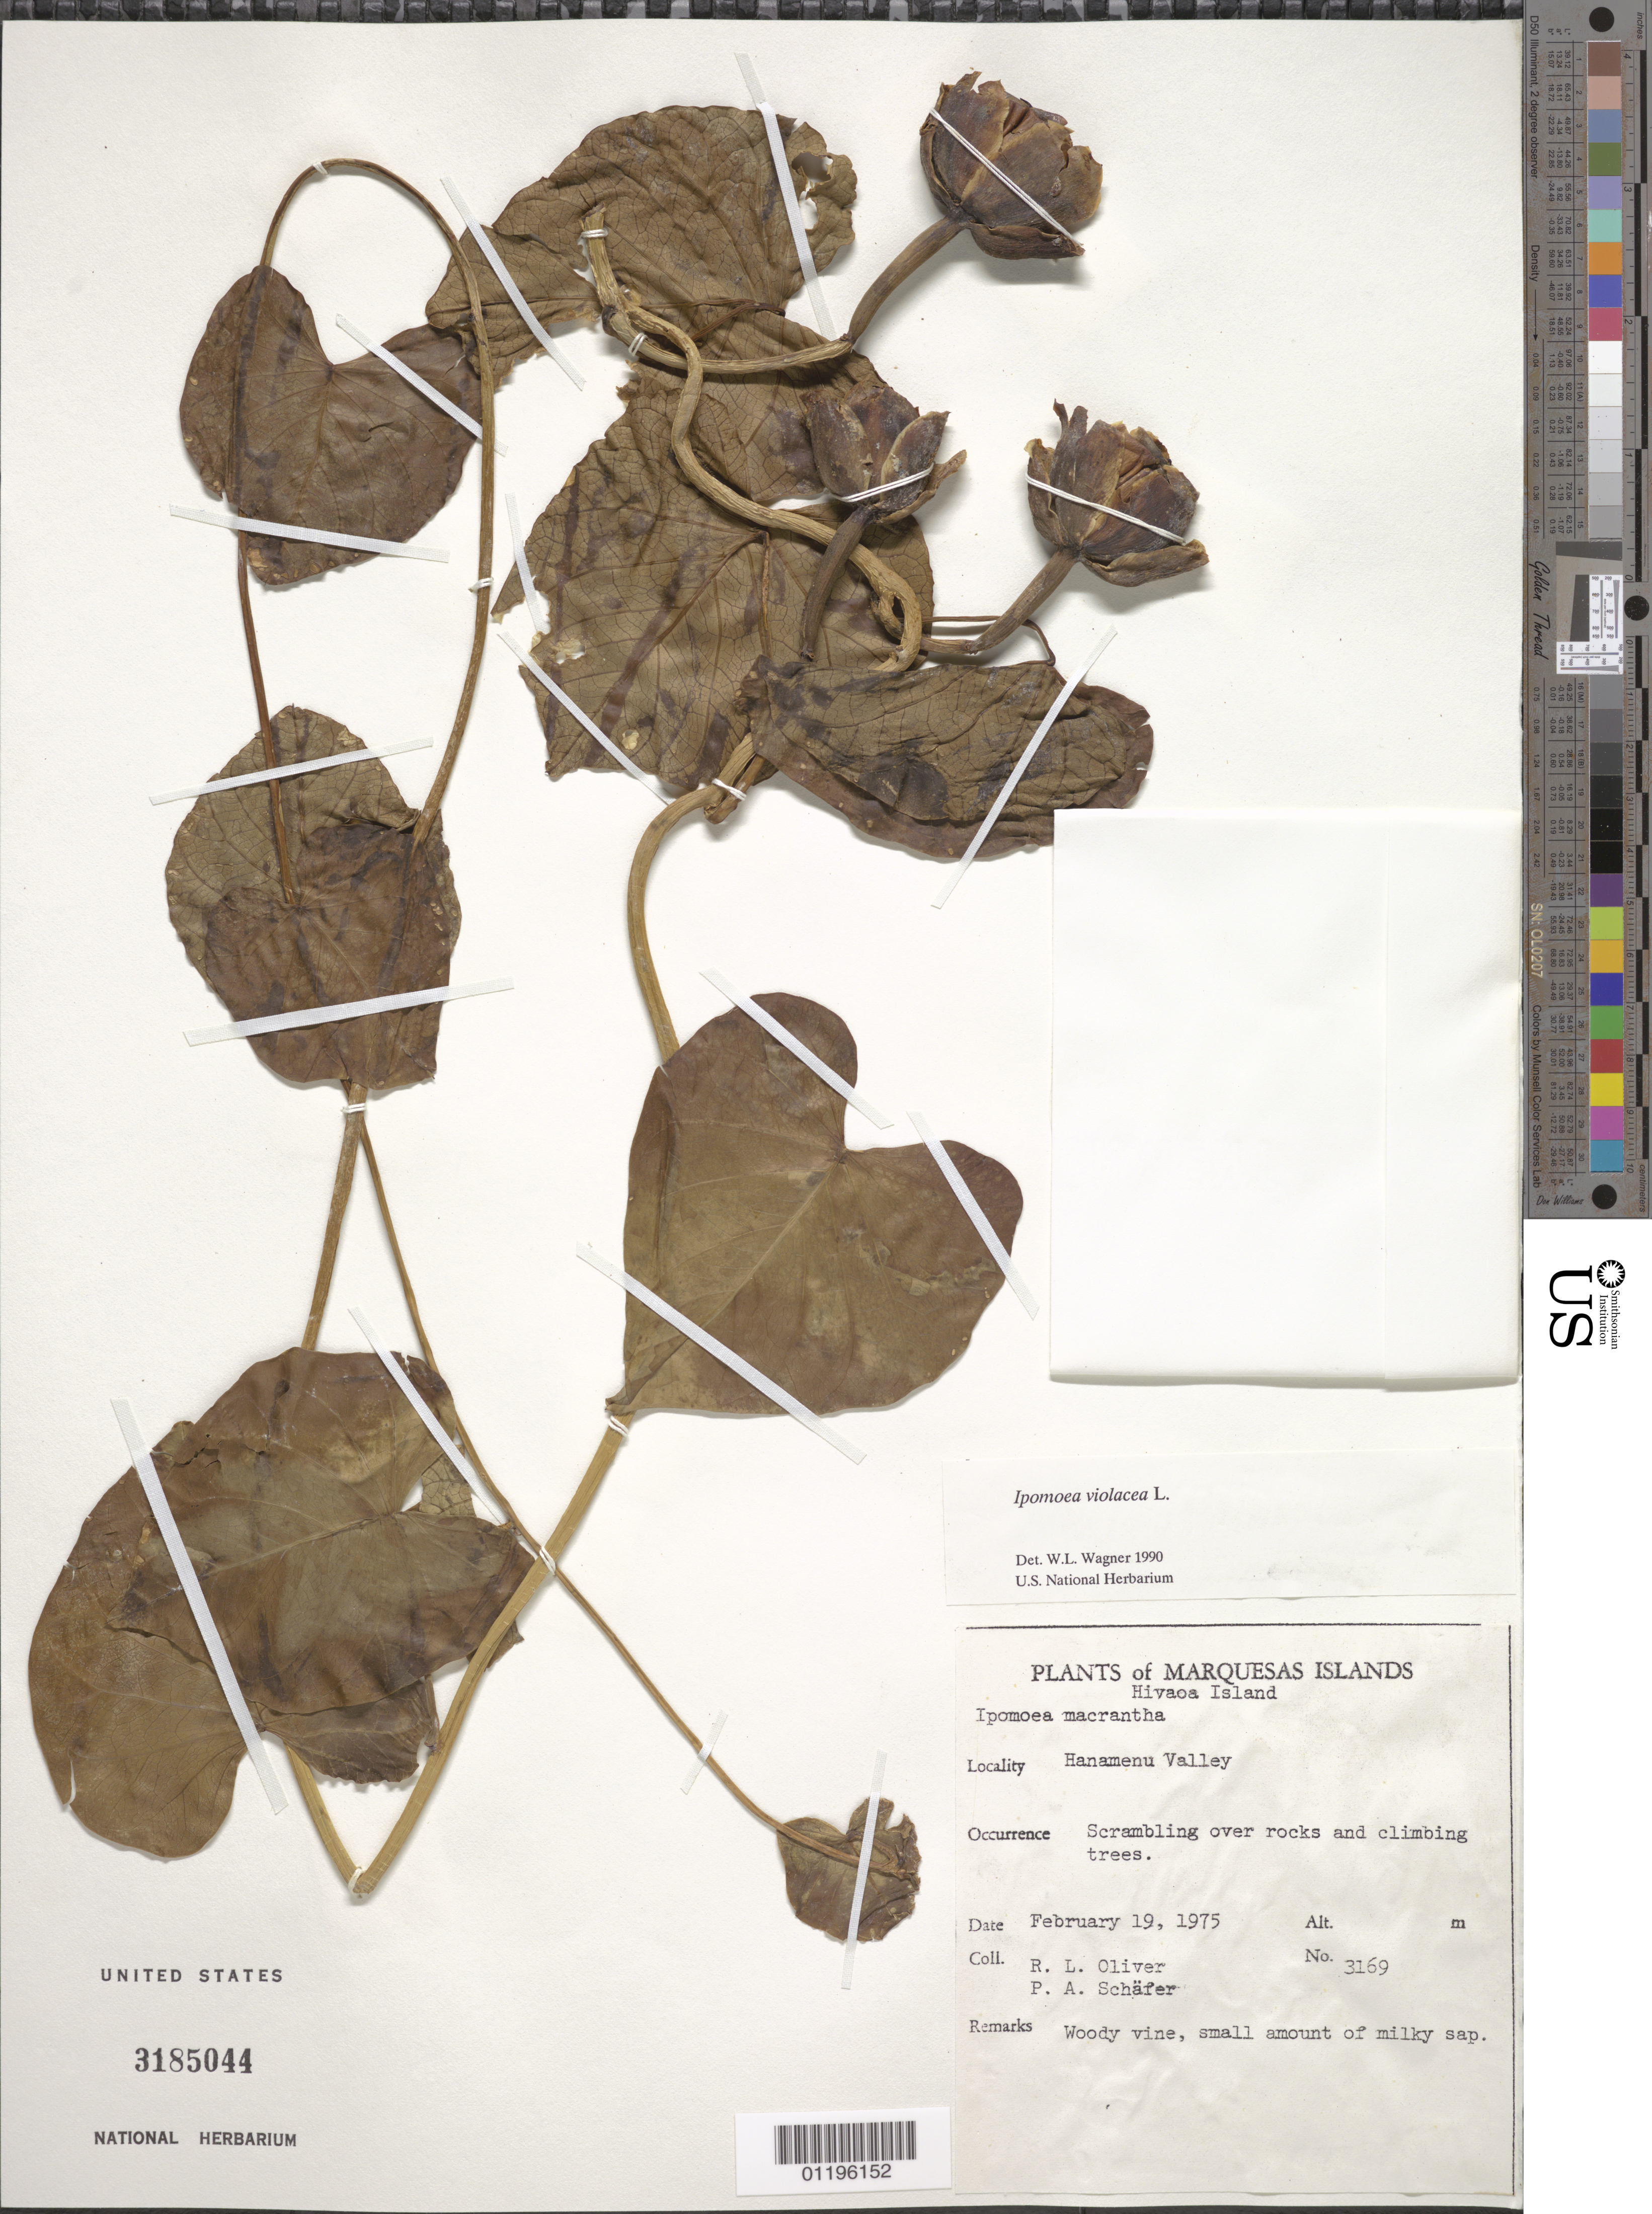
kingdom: Plantae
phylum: Tracheophyta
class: Magnoliopsida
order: Solanales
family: Convolvulaceae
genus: Ipomoea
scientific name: Ipomoea violacea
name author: L.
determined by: Wagner, W. L., (BOT), Smithsonian Institution - National Museum of Natural History (UNITED STATES)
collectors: R. L. Oliver & P. A. Schäfer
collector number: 3169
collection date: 1975-02-19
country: French Polynesia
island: Hiva Oa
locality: Hanamenu Valley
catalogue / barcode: US 3185044